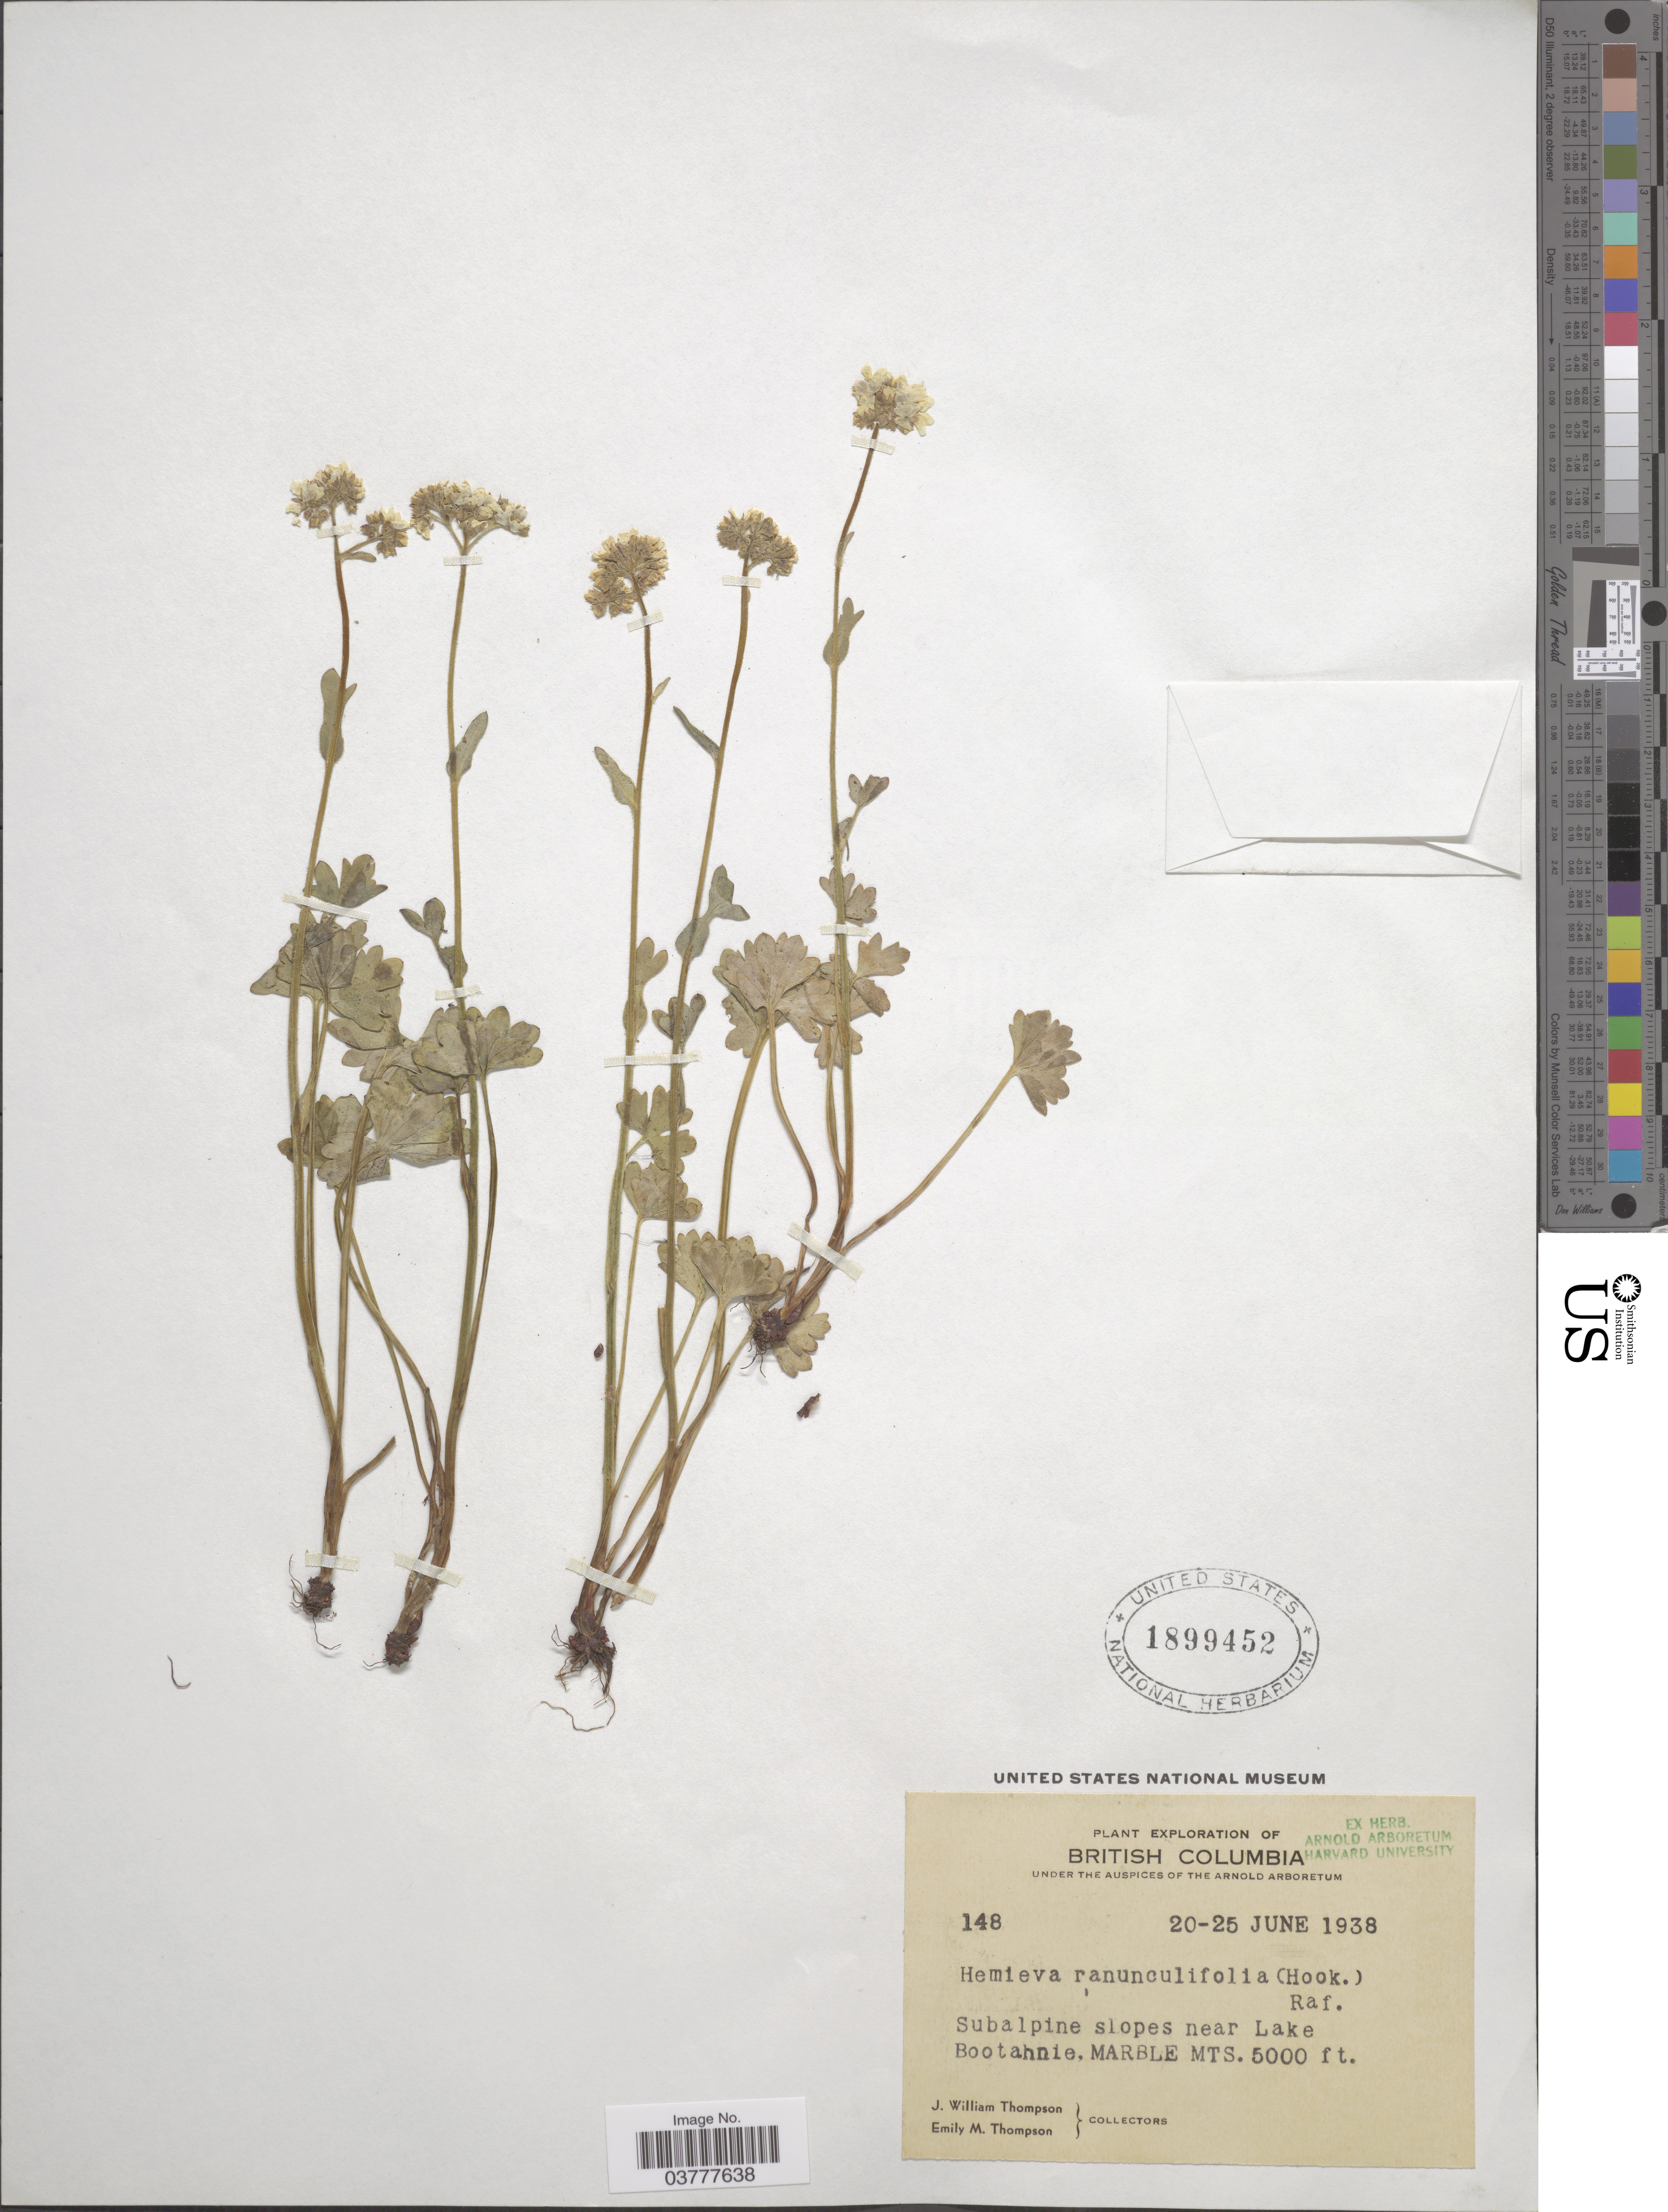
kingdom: Plantae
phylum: Tracheophyta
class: Magnoliopsida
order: Saxifragales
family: Saxifragaceae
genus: Hemieva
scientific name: Hemieva ranunculifolia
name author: (Hook.) Raf.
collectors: J. W. Thompson & E. M. Thompson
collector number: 148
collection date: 1938-06-20/1938-06-25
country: Canada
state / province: British Columbia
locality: Subalpine slopes near Lake Bootahnie, Marble Mts.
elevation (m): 1524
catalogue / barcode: US 1899452